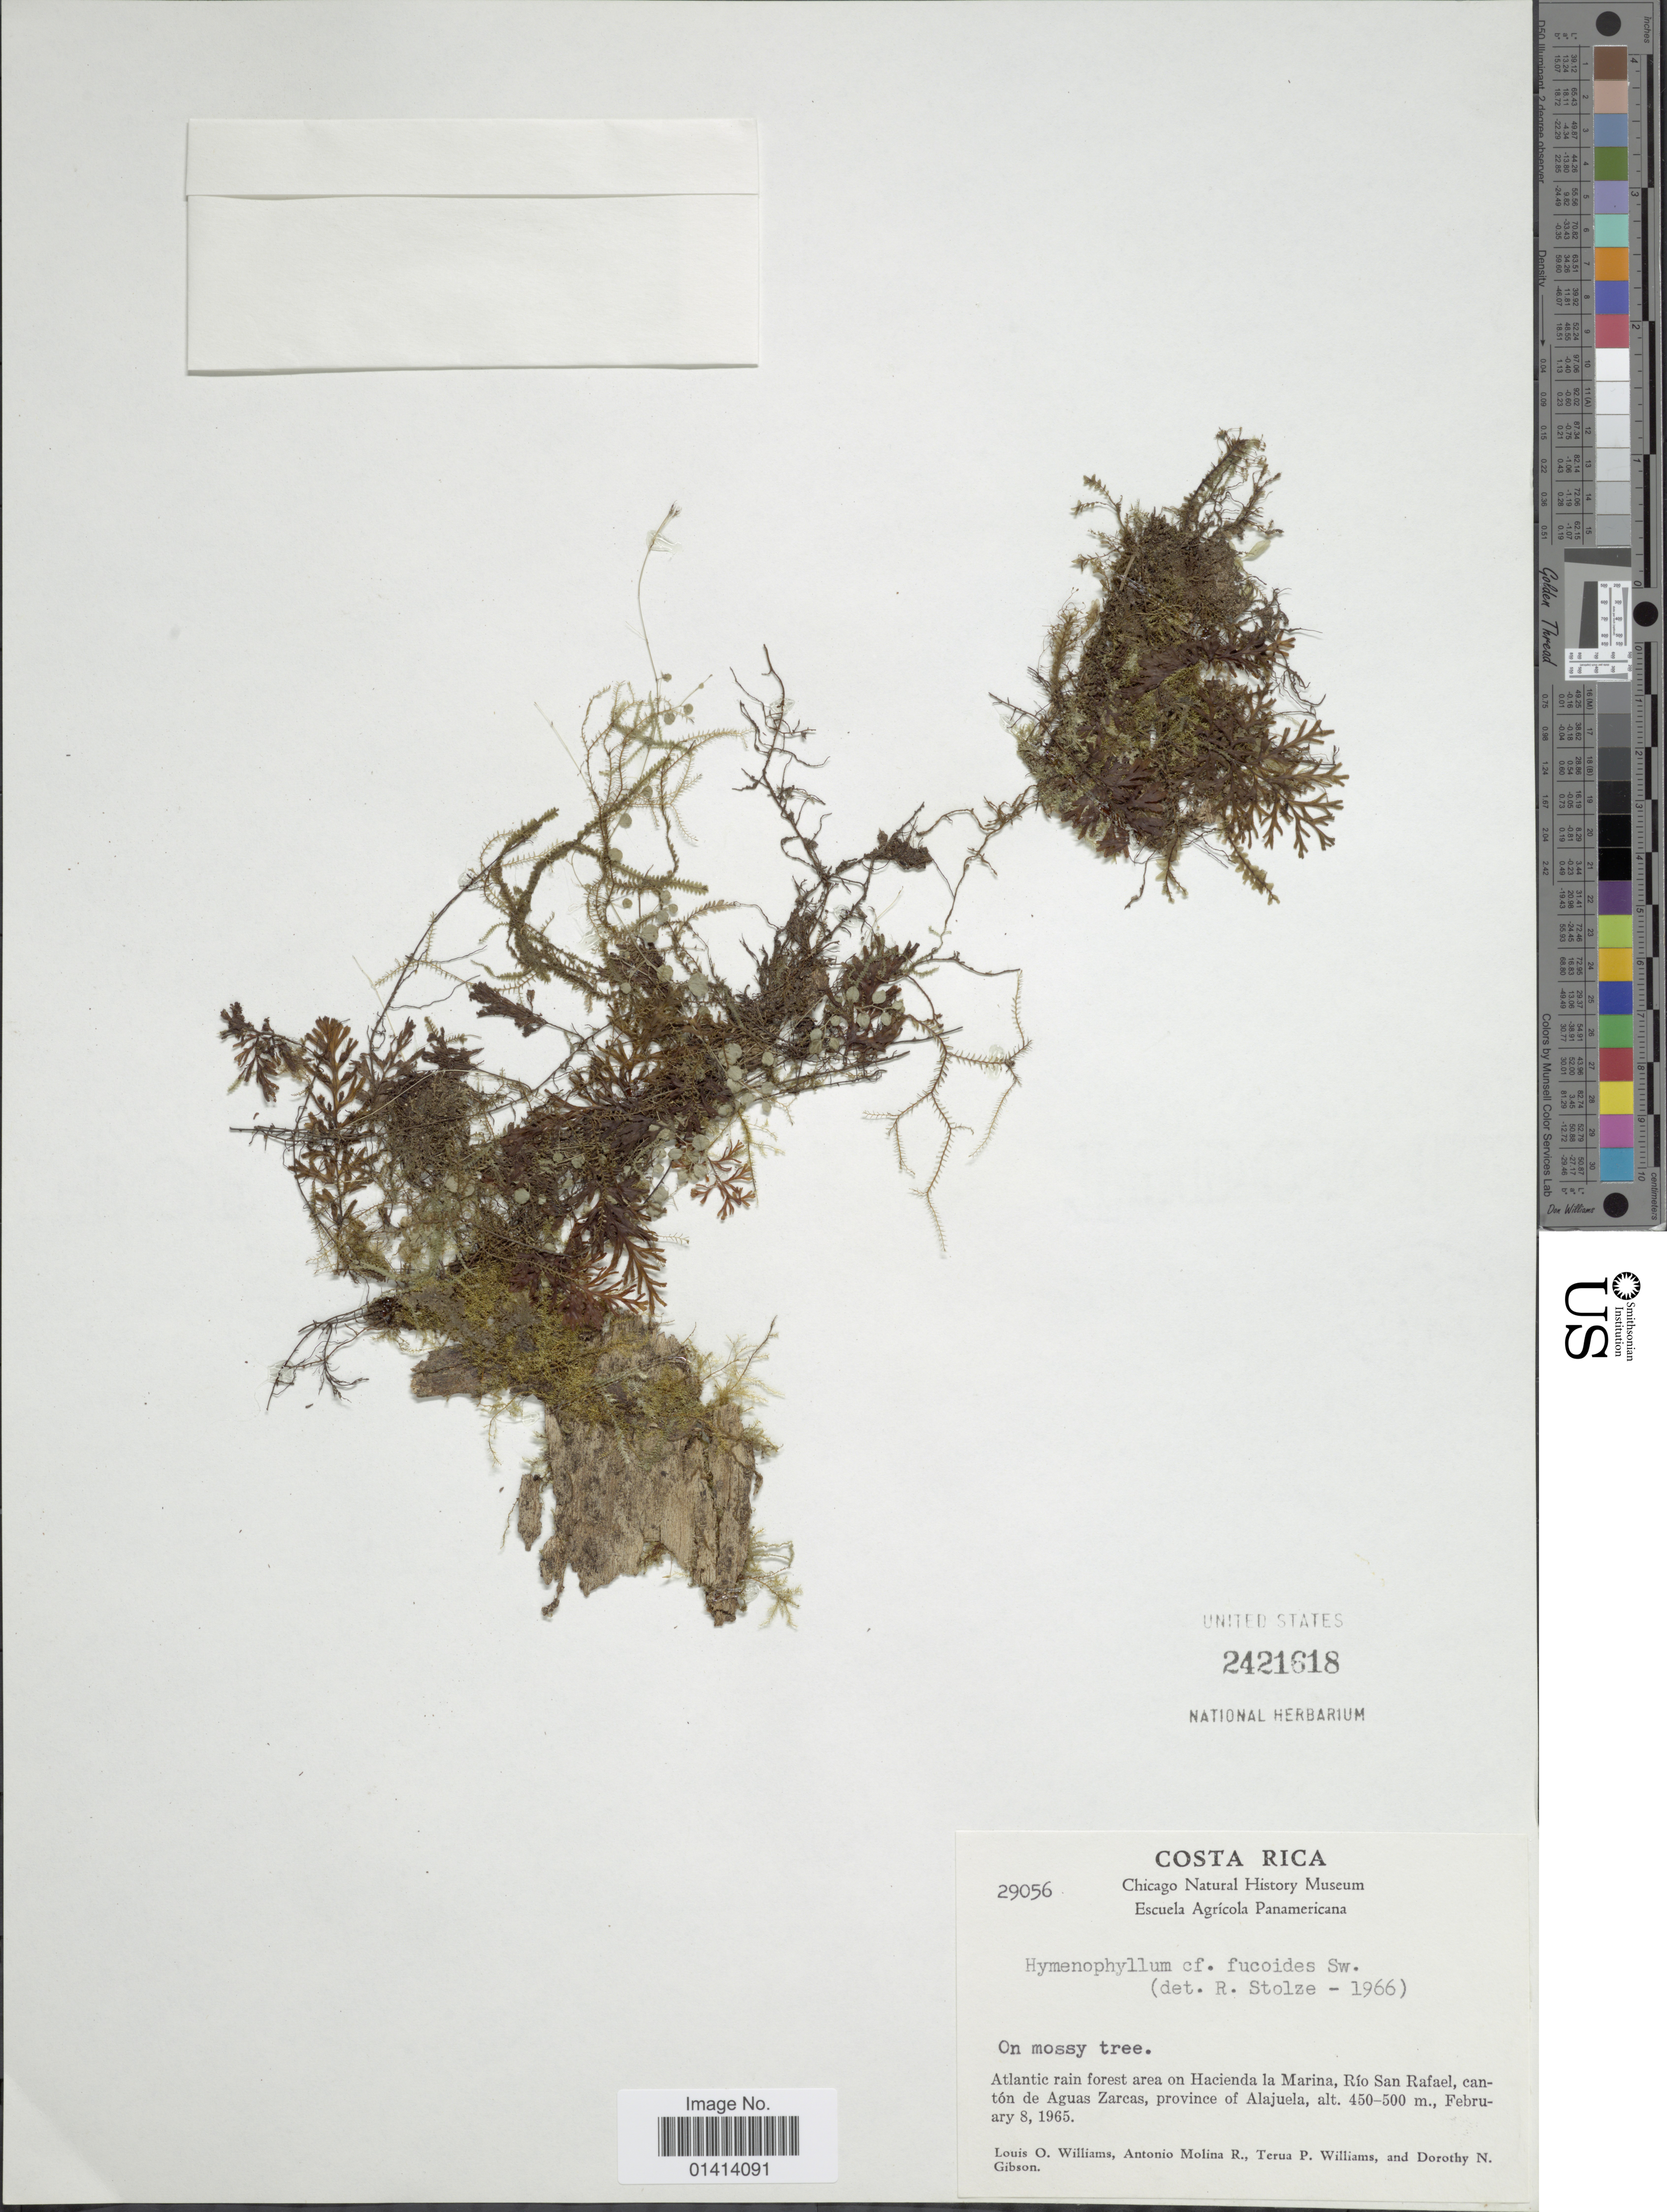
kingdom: Plantae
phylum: Tracheophyta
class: Polypodiopsida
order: Hymenophyllales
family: Hymenophyllaceae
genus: Hymenophyllum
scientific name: Hymenophyllum fucoides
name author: (Sw.) Sw.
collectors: L. O. Williams, A. Molina R., T. P. Williams & D. N. Gibson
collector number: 29056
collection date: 1965-02-08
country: Costa Rica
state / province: Alajuela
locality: Atlantic rain forest area on hacienda la Marina, Río Sn Rafael, cantón de Aguas Zarcas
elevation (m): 450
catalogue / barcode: US 2421618